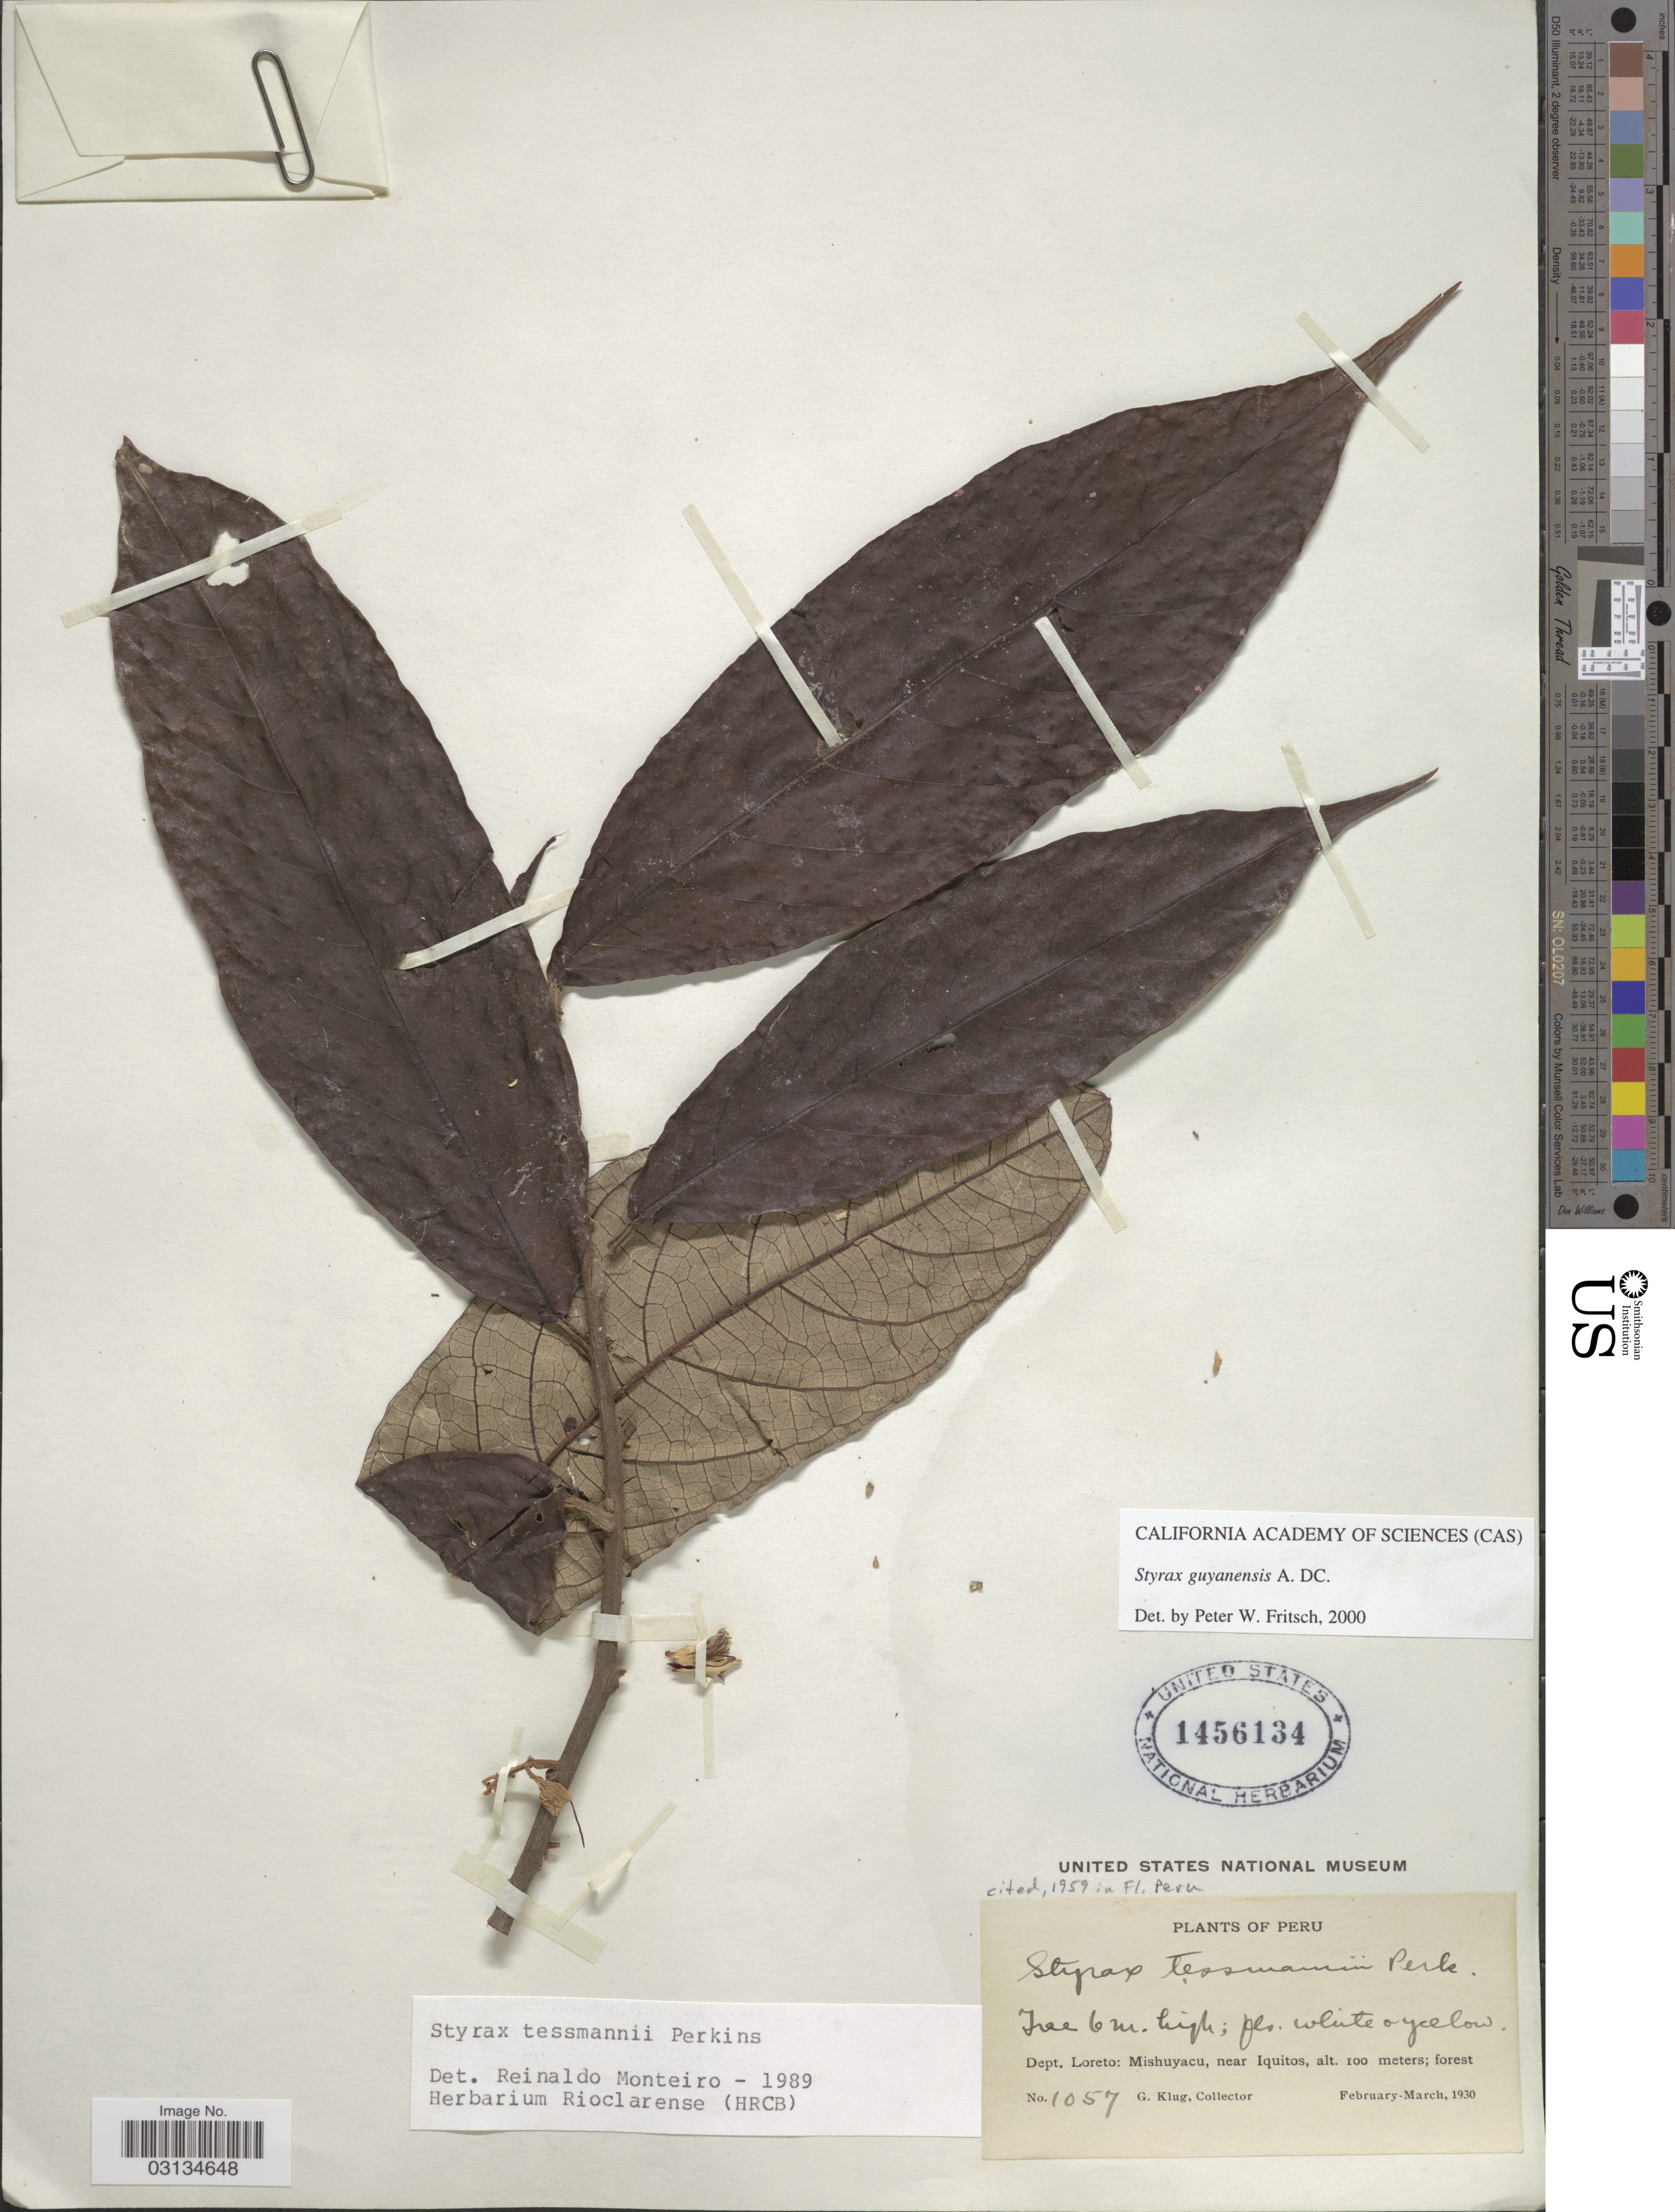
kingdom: Plantae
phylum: Tracheophyta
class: Magnoliopsida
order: Ericales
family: Styracaceae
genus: Styrax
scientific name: Styrax guyanensis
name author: A. DC.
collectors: G. Klug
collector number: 1057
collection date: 1930-02/1930-03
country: Peru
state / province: Loreto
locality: Dept. Loreto: Mishuyacu, near Iquitos.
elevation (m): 100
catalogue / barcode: US 1456134